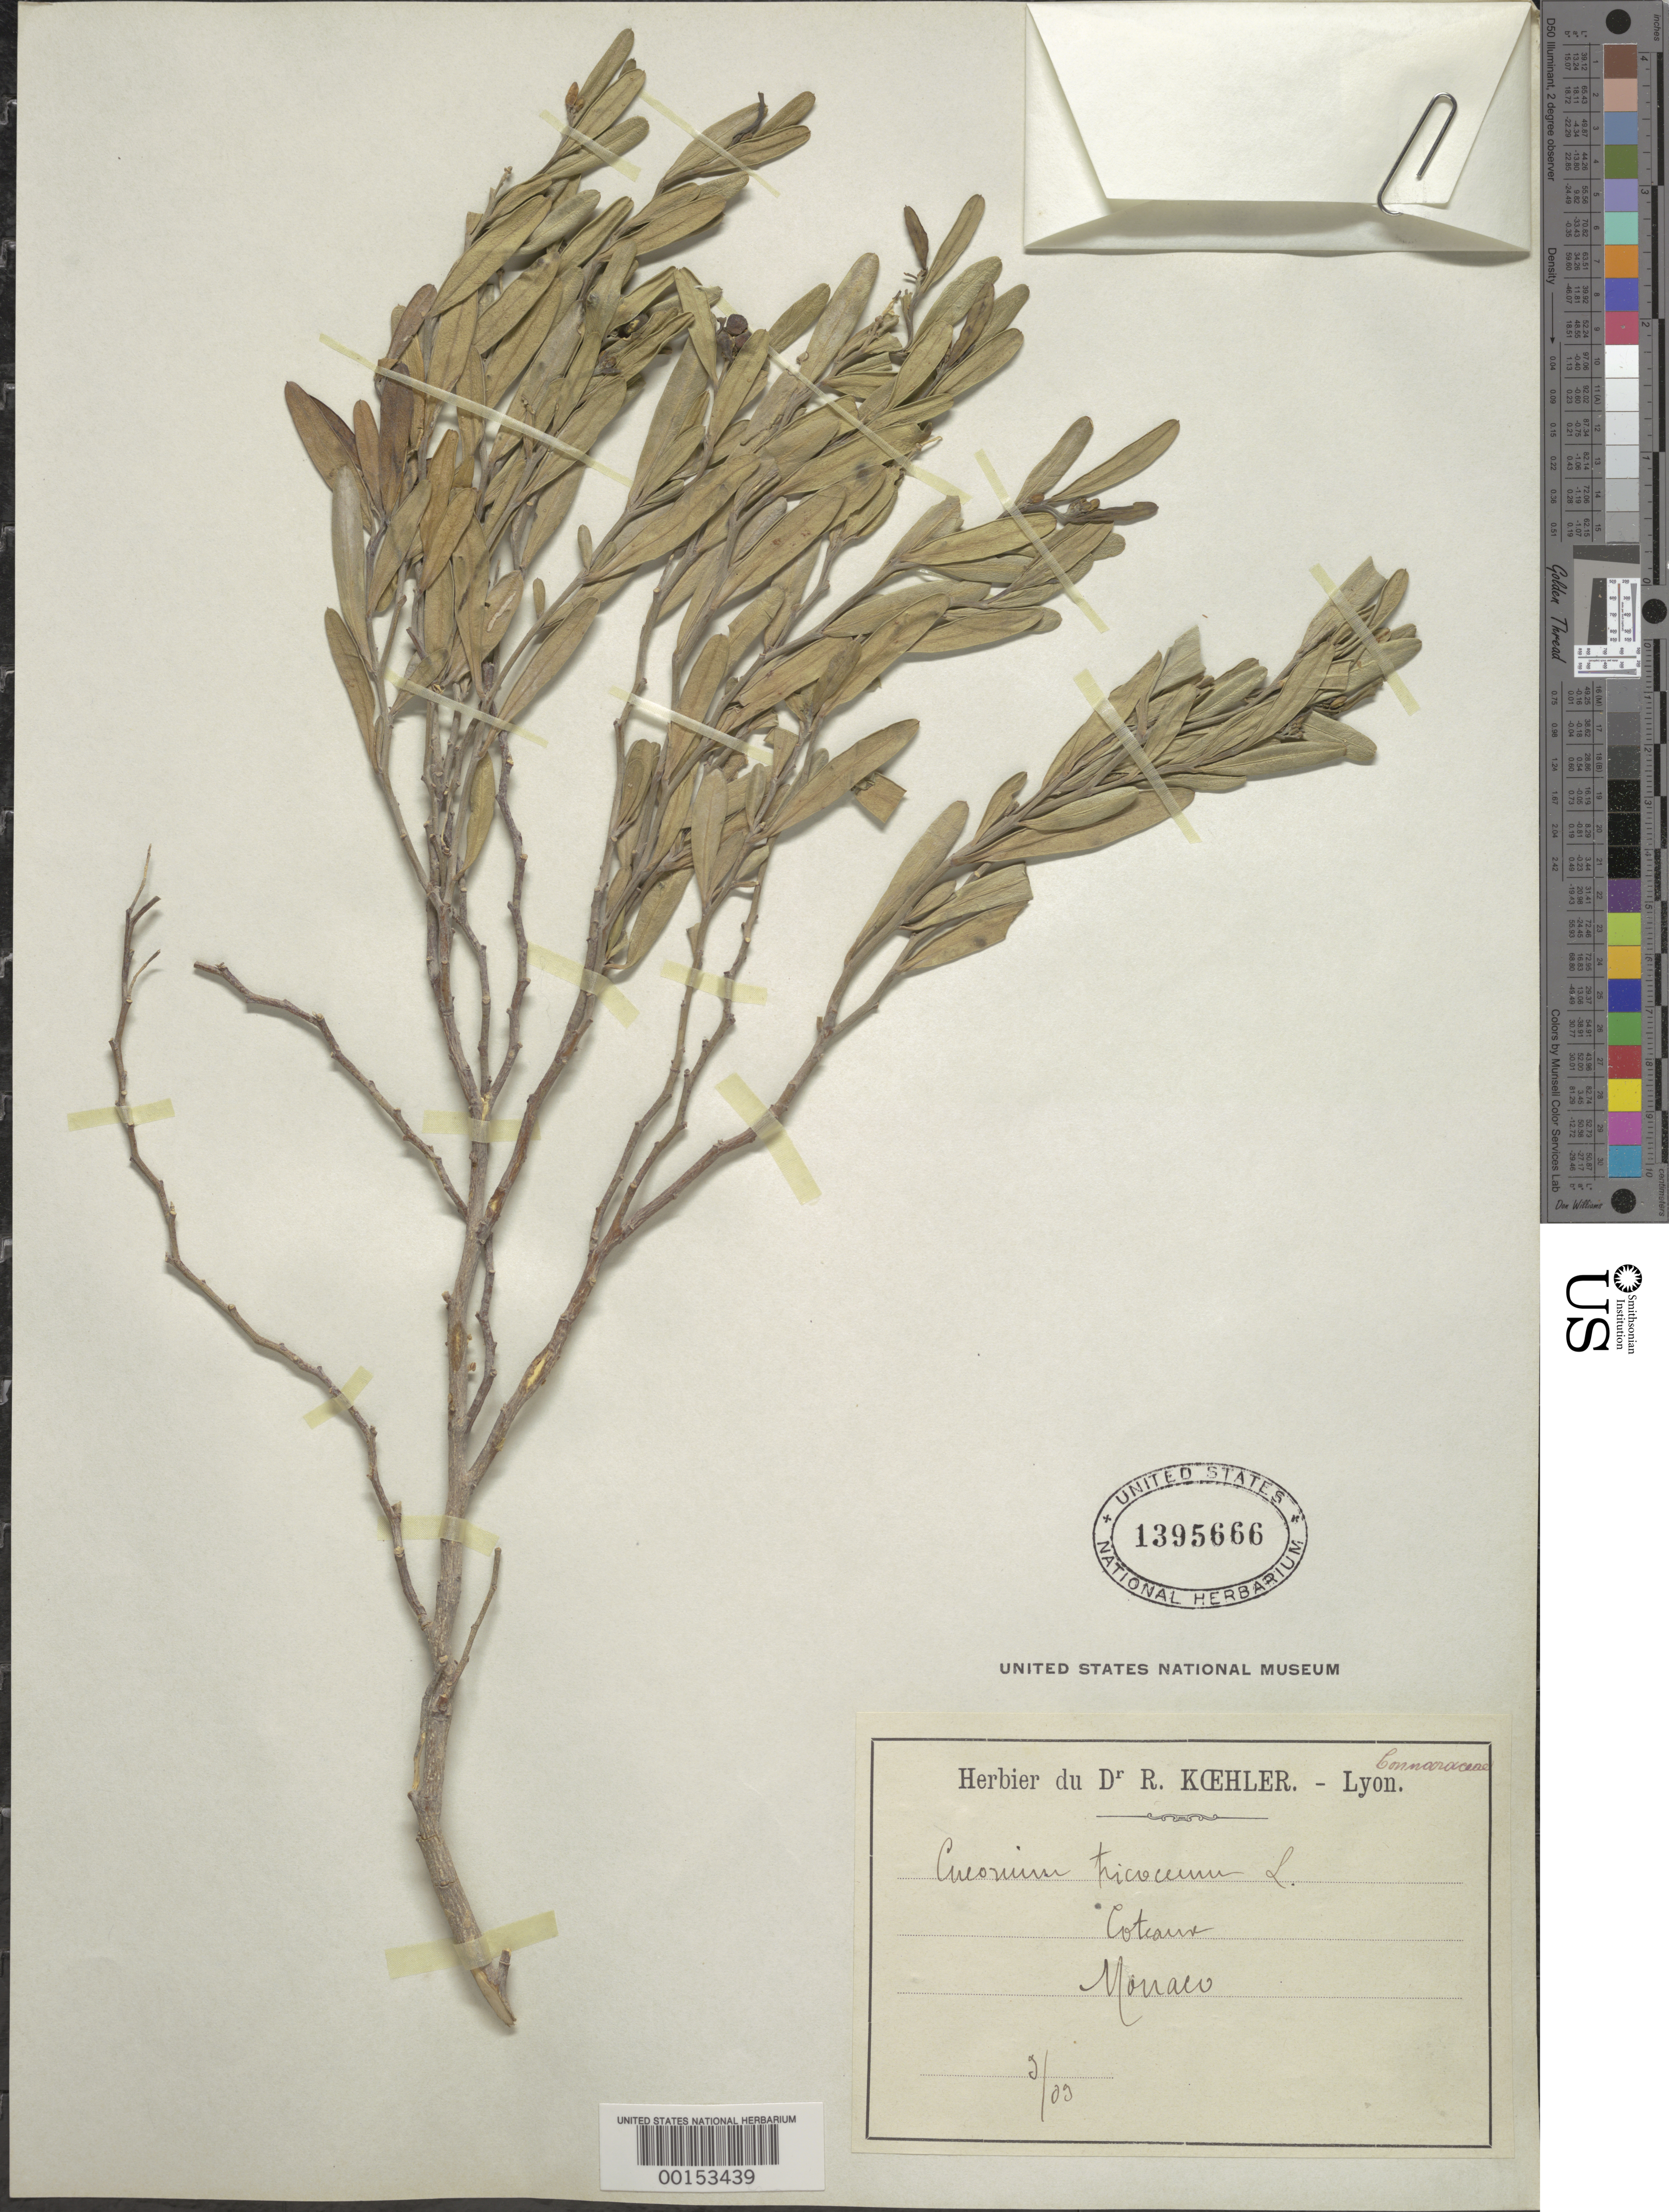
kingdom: Plantae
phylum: Tracheophyta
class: Magnoliopsida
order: Sapindales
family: Rutaceae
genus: Cneorum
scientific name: Cneorum tricoccon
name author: L.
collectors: R. Koehler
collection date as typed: Transcribed d/m/y: /9/9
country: Monaco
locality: Coteaux.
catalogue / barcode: US 1395666